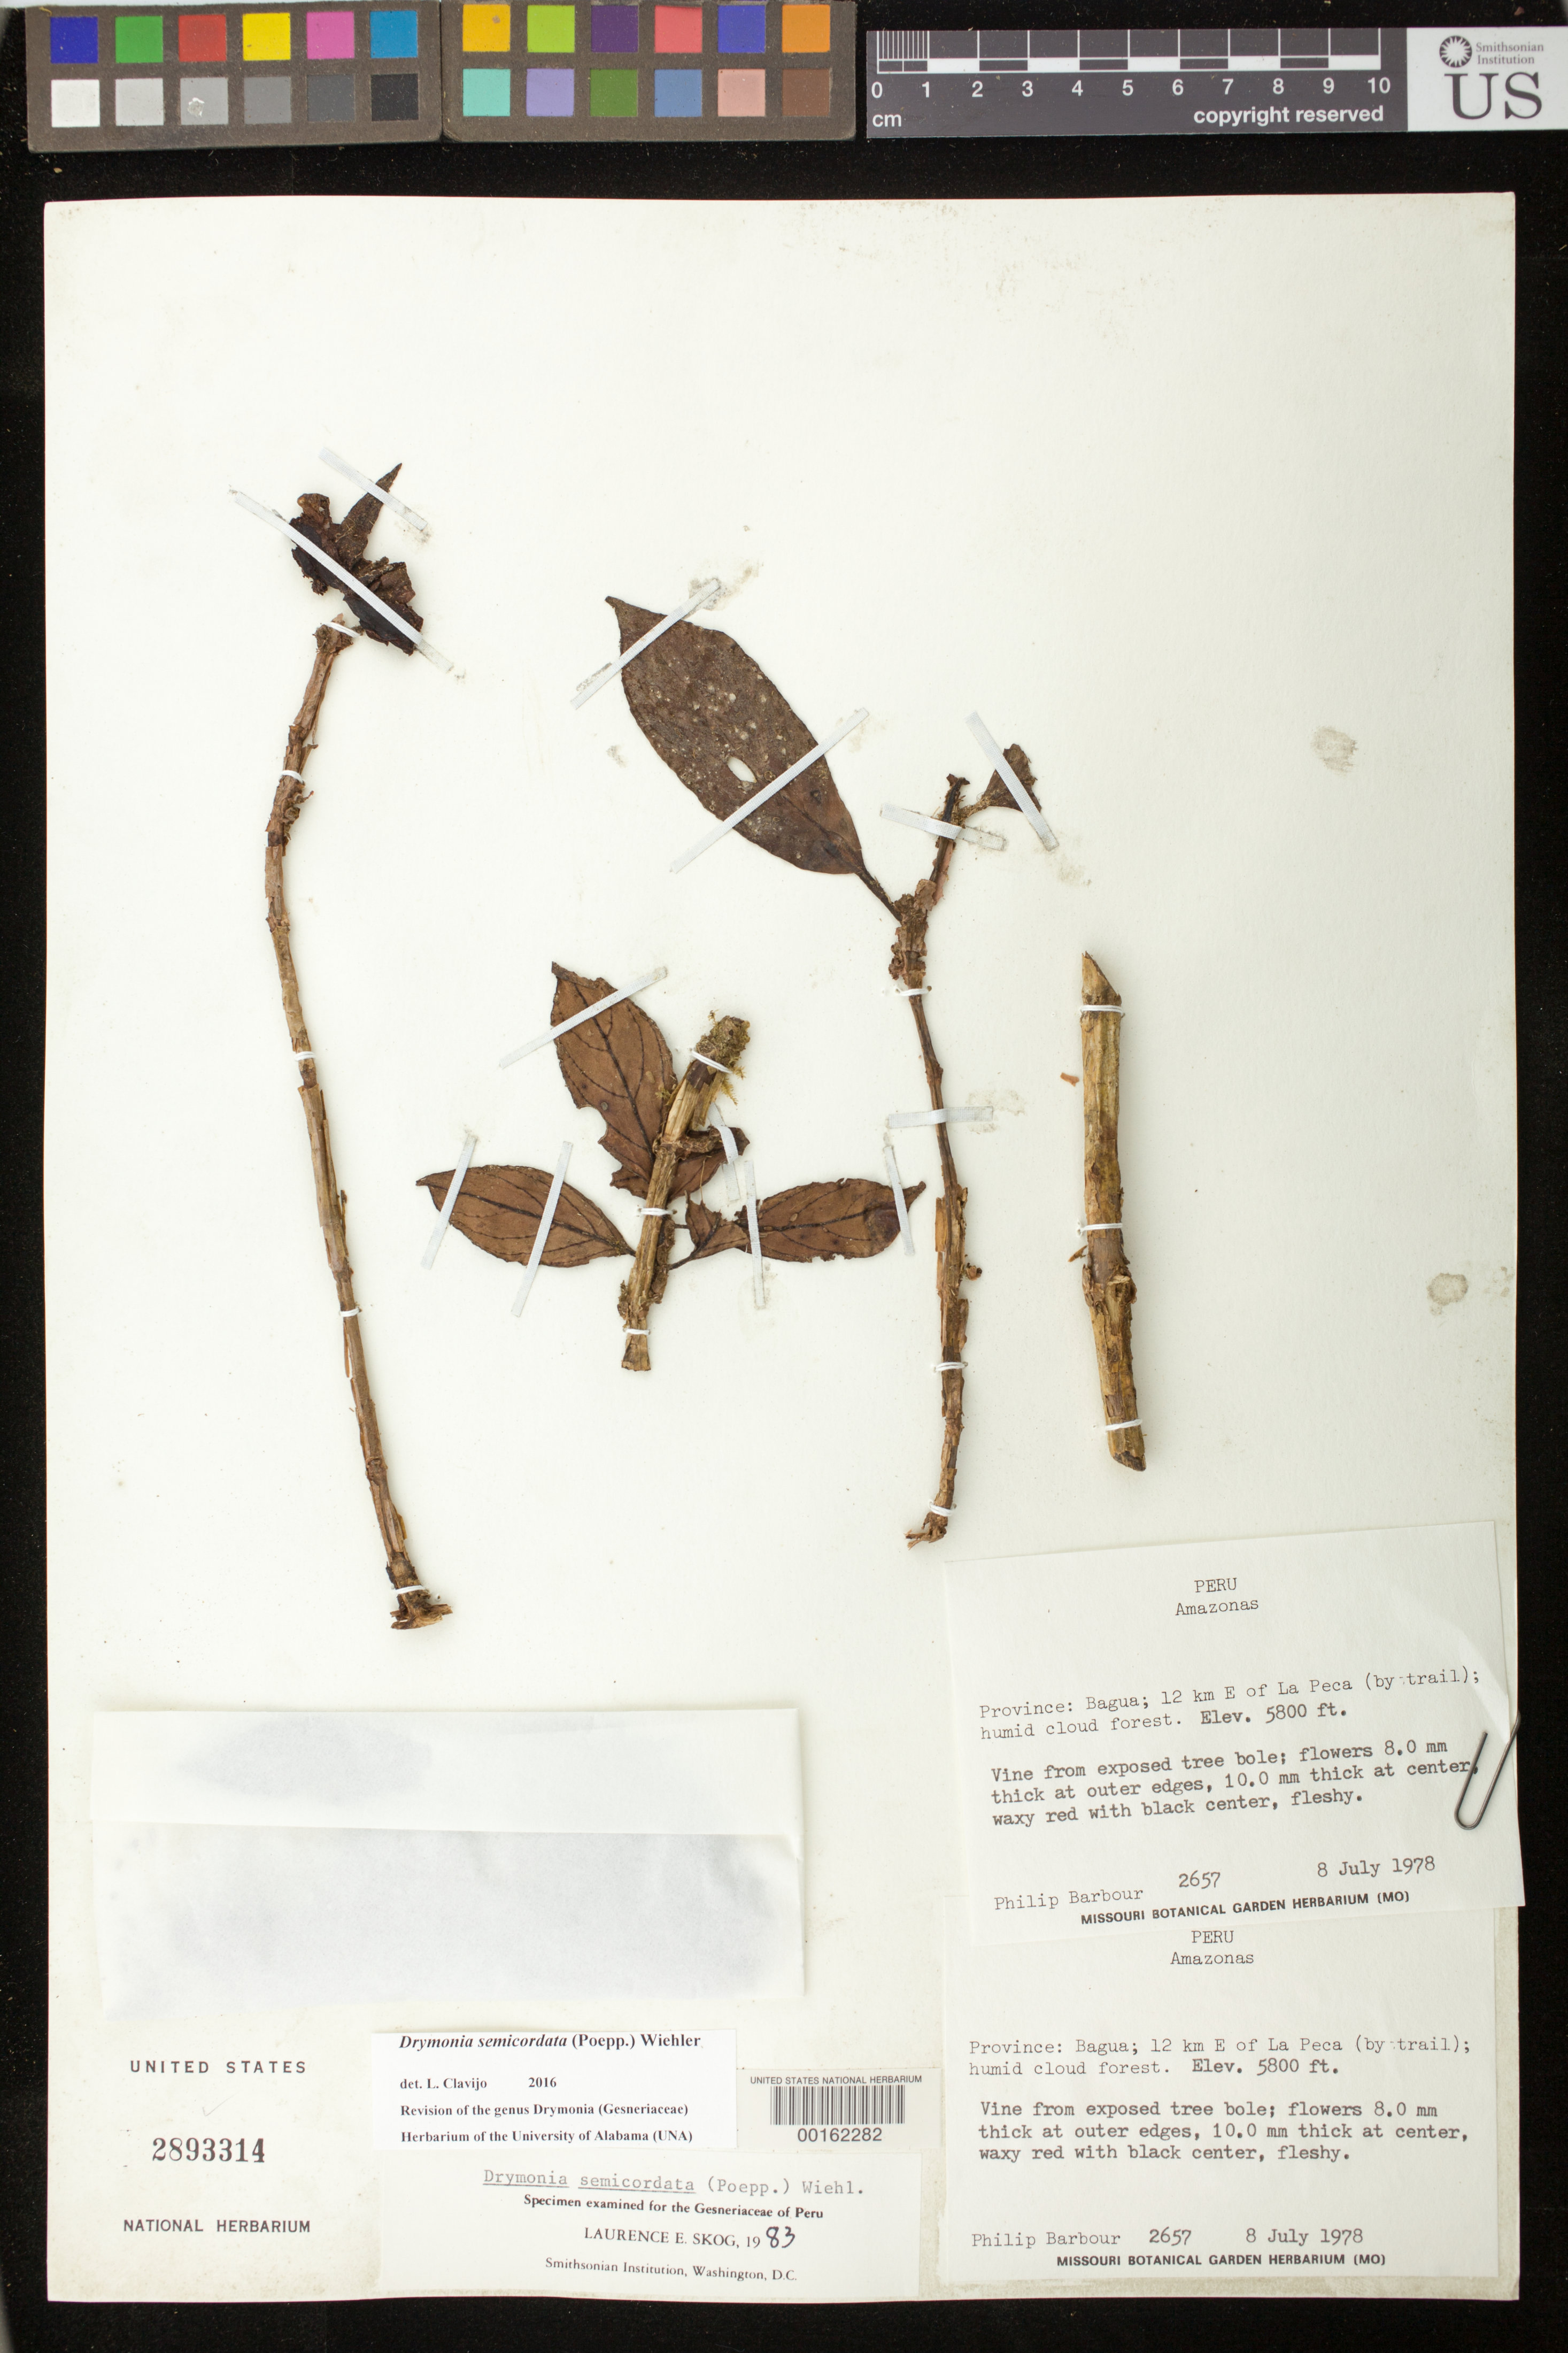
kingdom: Plantae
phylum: Tracheophyta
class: Magnoliopsida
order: Lamiales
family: Gesneriaceae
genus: Drymonia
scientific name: Drymonia semicordata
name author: (Poepp.) Wiehler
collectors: P. Barbour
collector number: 2657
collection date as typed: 08 Jul 1978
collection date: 1978-07-08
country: Peru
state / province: Amazonas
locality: Prov. Bagua; 12 km E of La Peca (la trail)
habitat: Humid cloud forest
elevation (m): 1768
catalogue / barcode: US 2893314